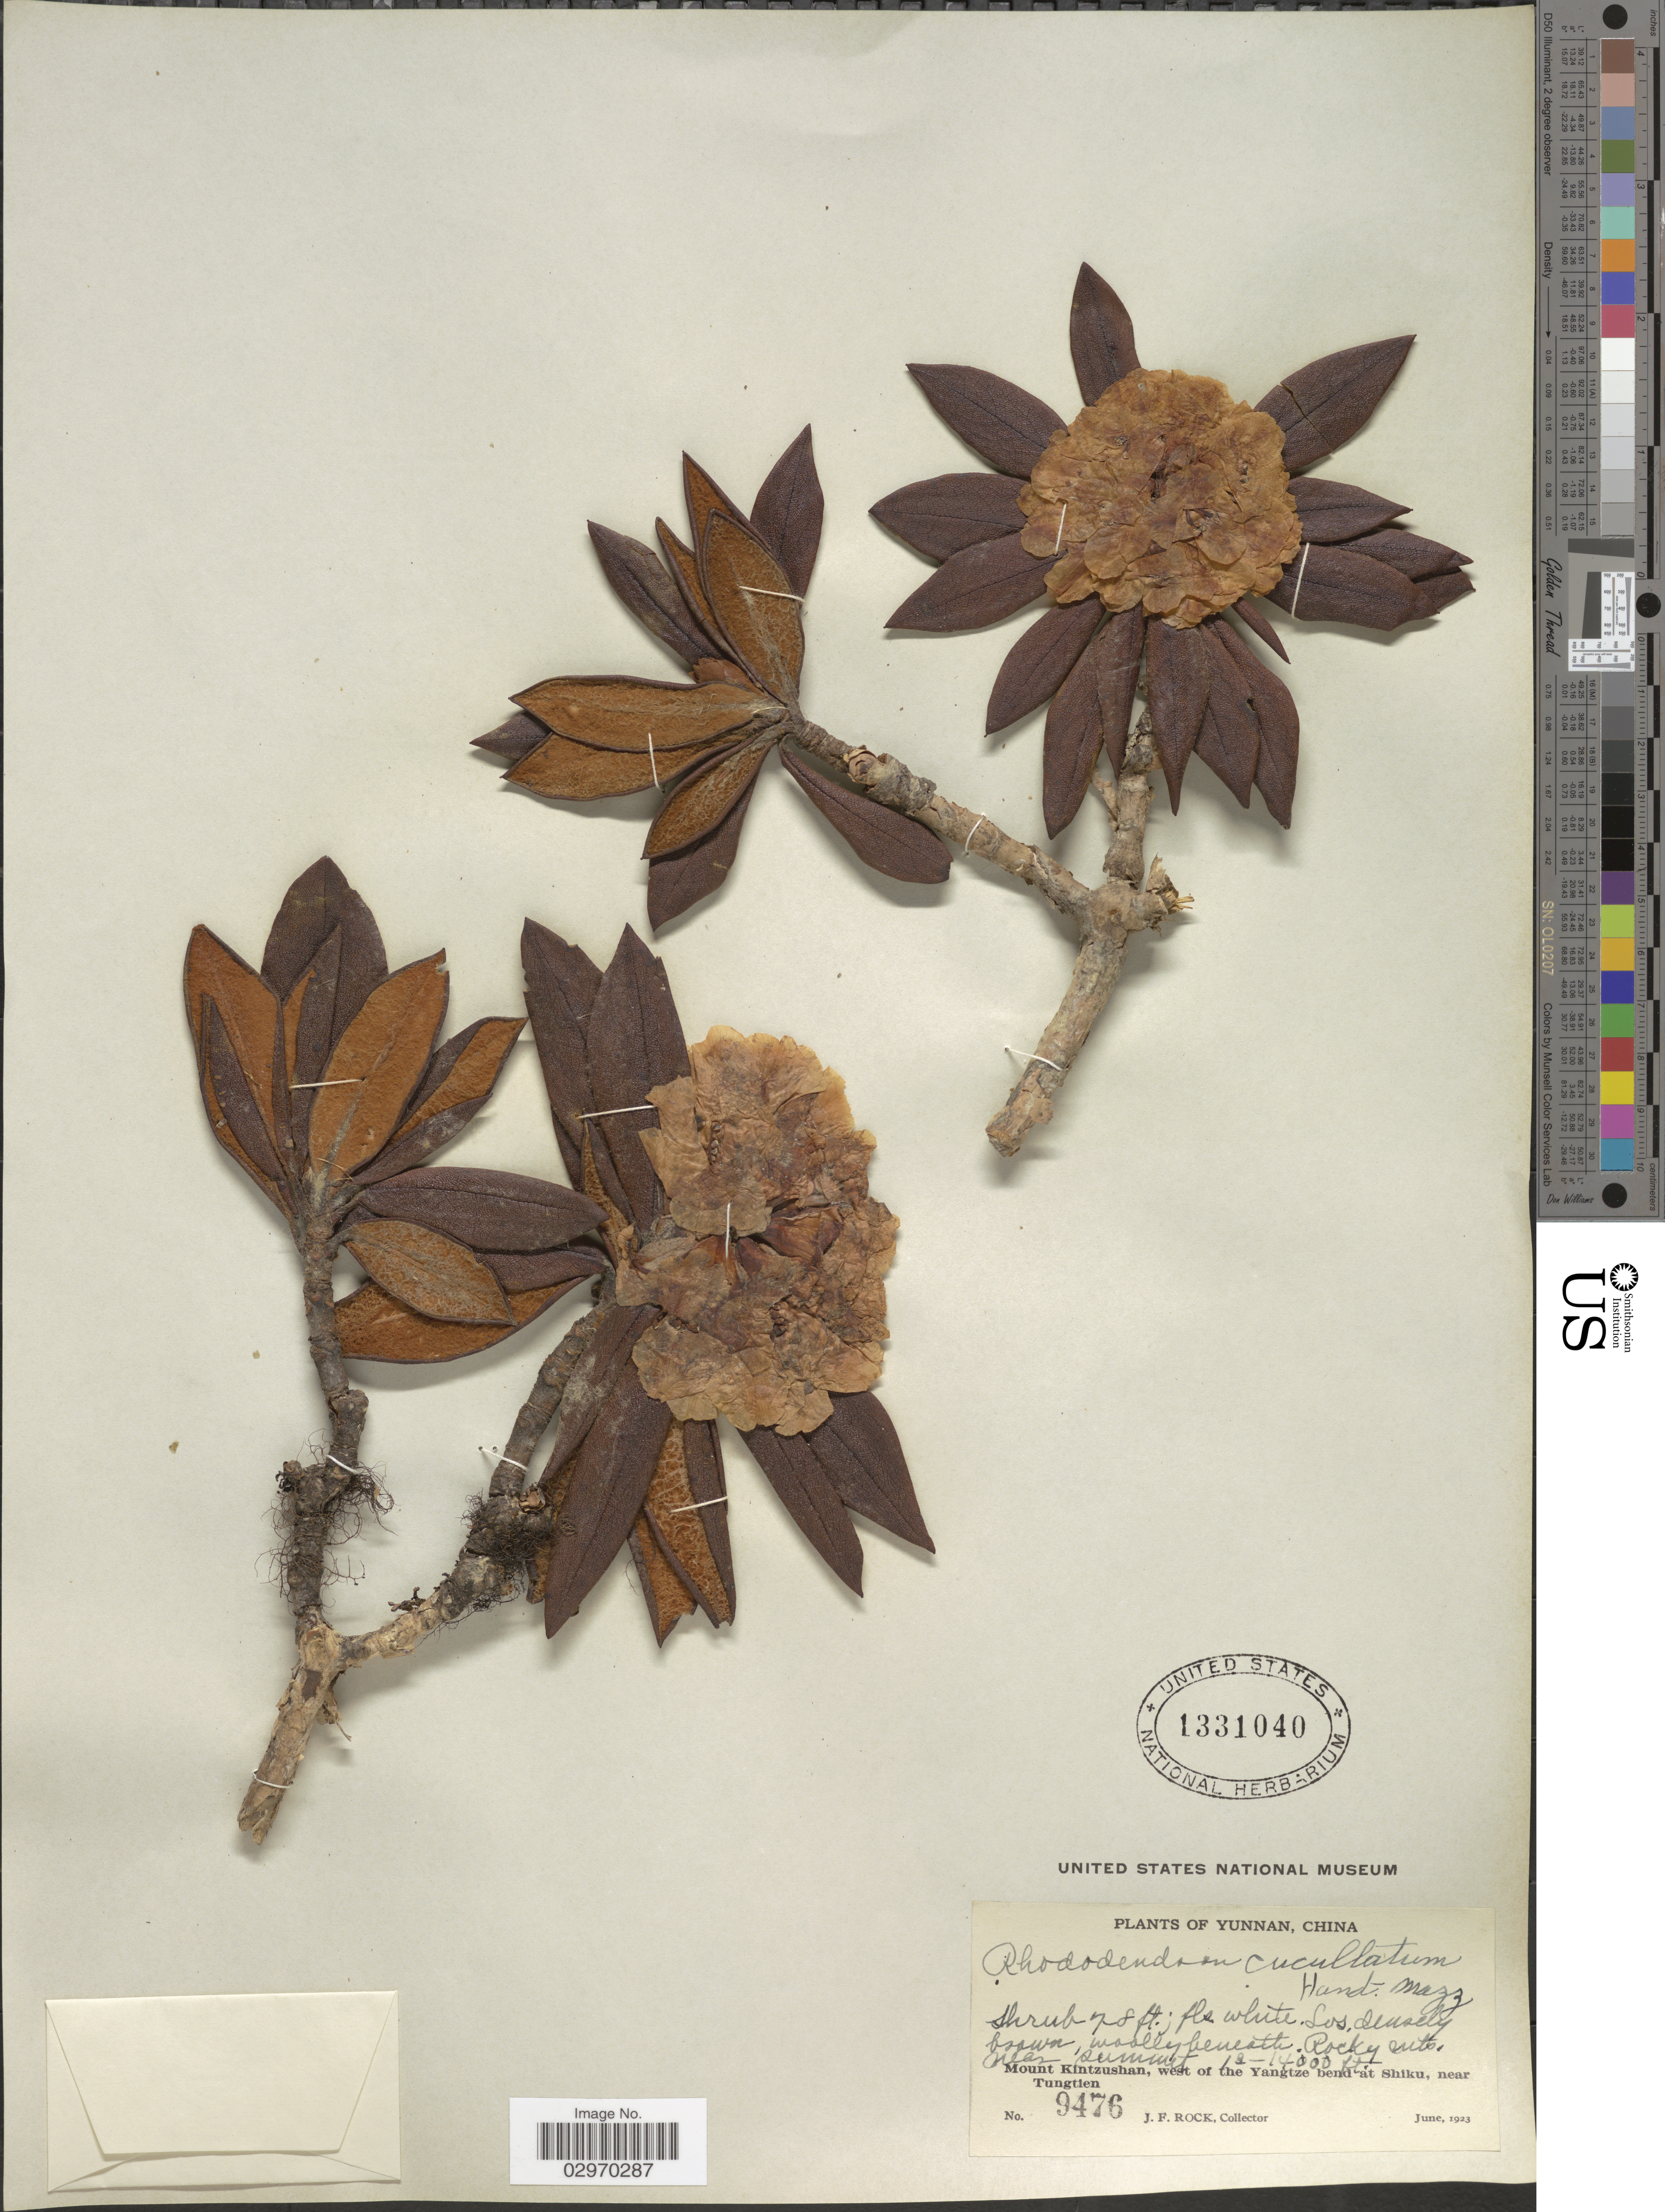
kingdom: Plantae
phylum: Tracheophyta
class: Magnoliopsida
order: Ericales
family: Ericaceae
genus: Rhododendron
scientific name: Rhododendron cucullatum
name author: Hand.-Mazz.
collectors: J. Rock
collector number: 9476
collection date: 1923-06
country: China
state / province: Yunnan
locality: Rocky mts. near summit. Mount Kintzushan, west of the Yangtze bend at Shiku, near Tungtien.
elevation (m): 3658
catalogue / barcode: US 1331040